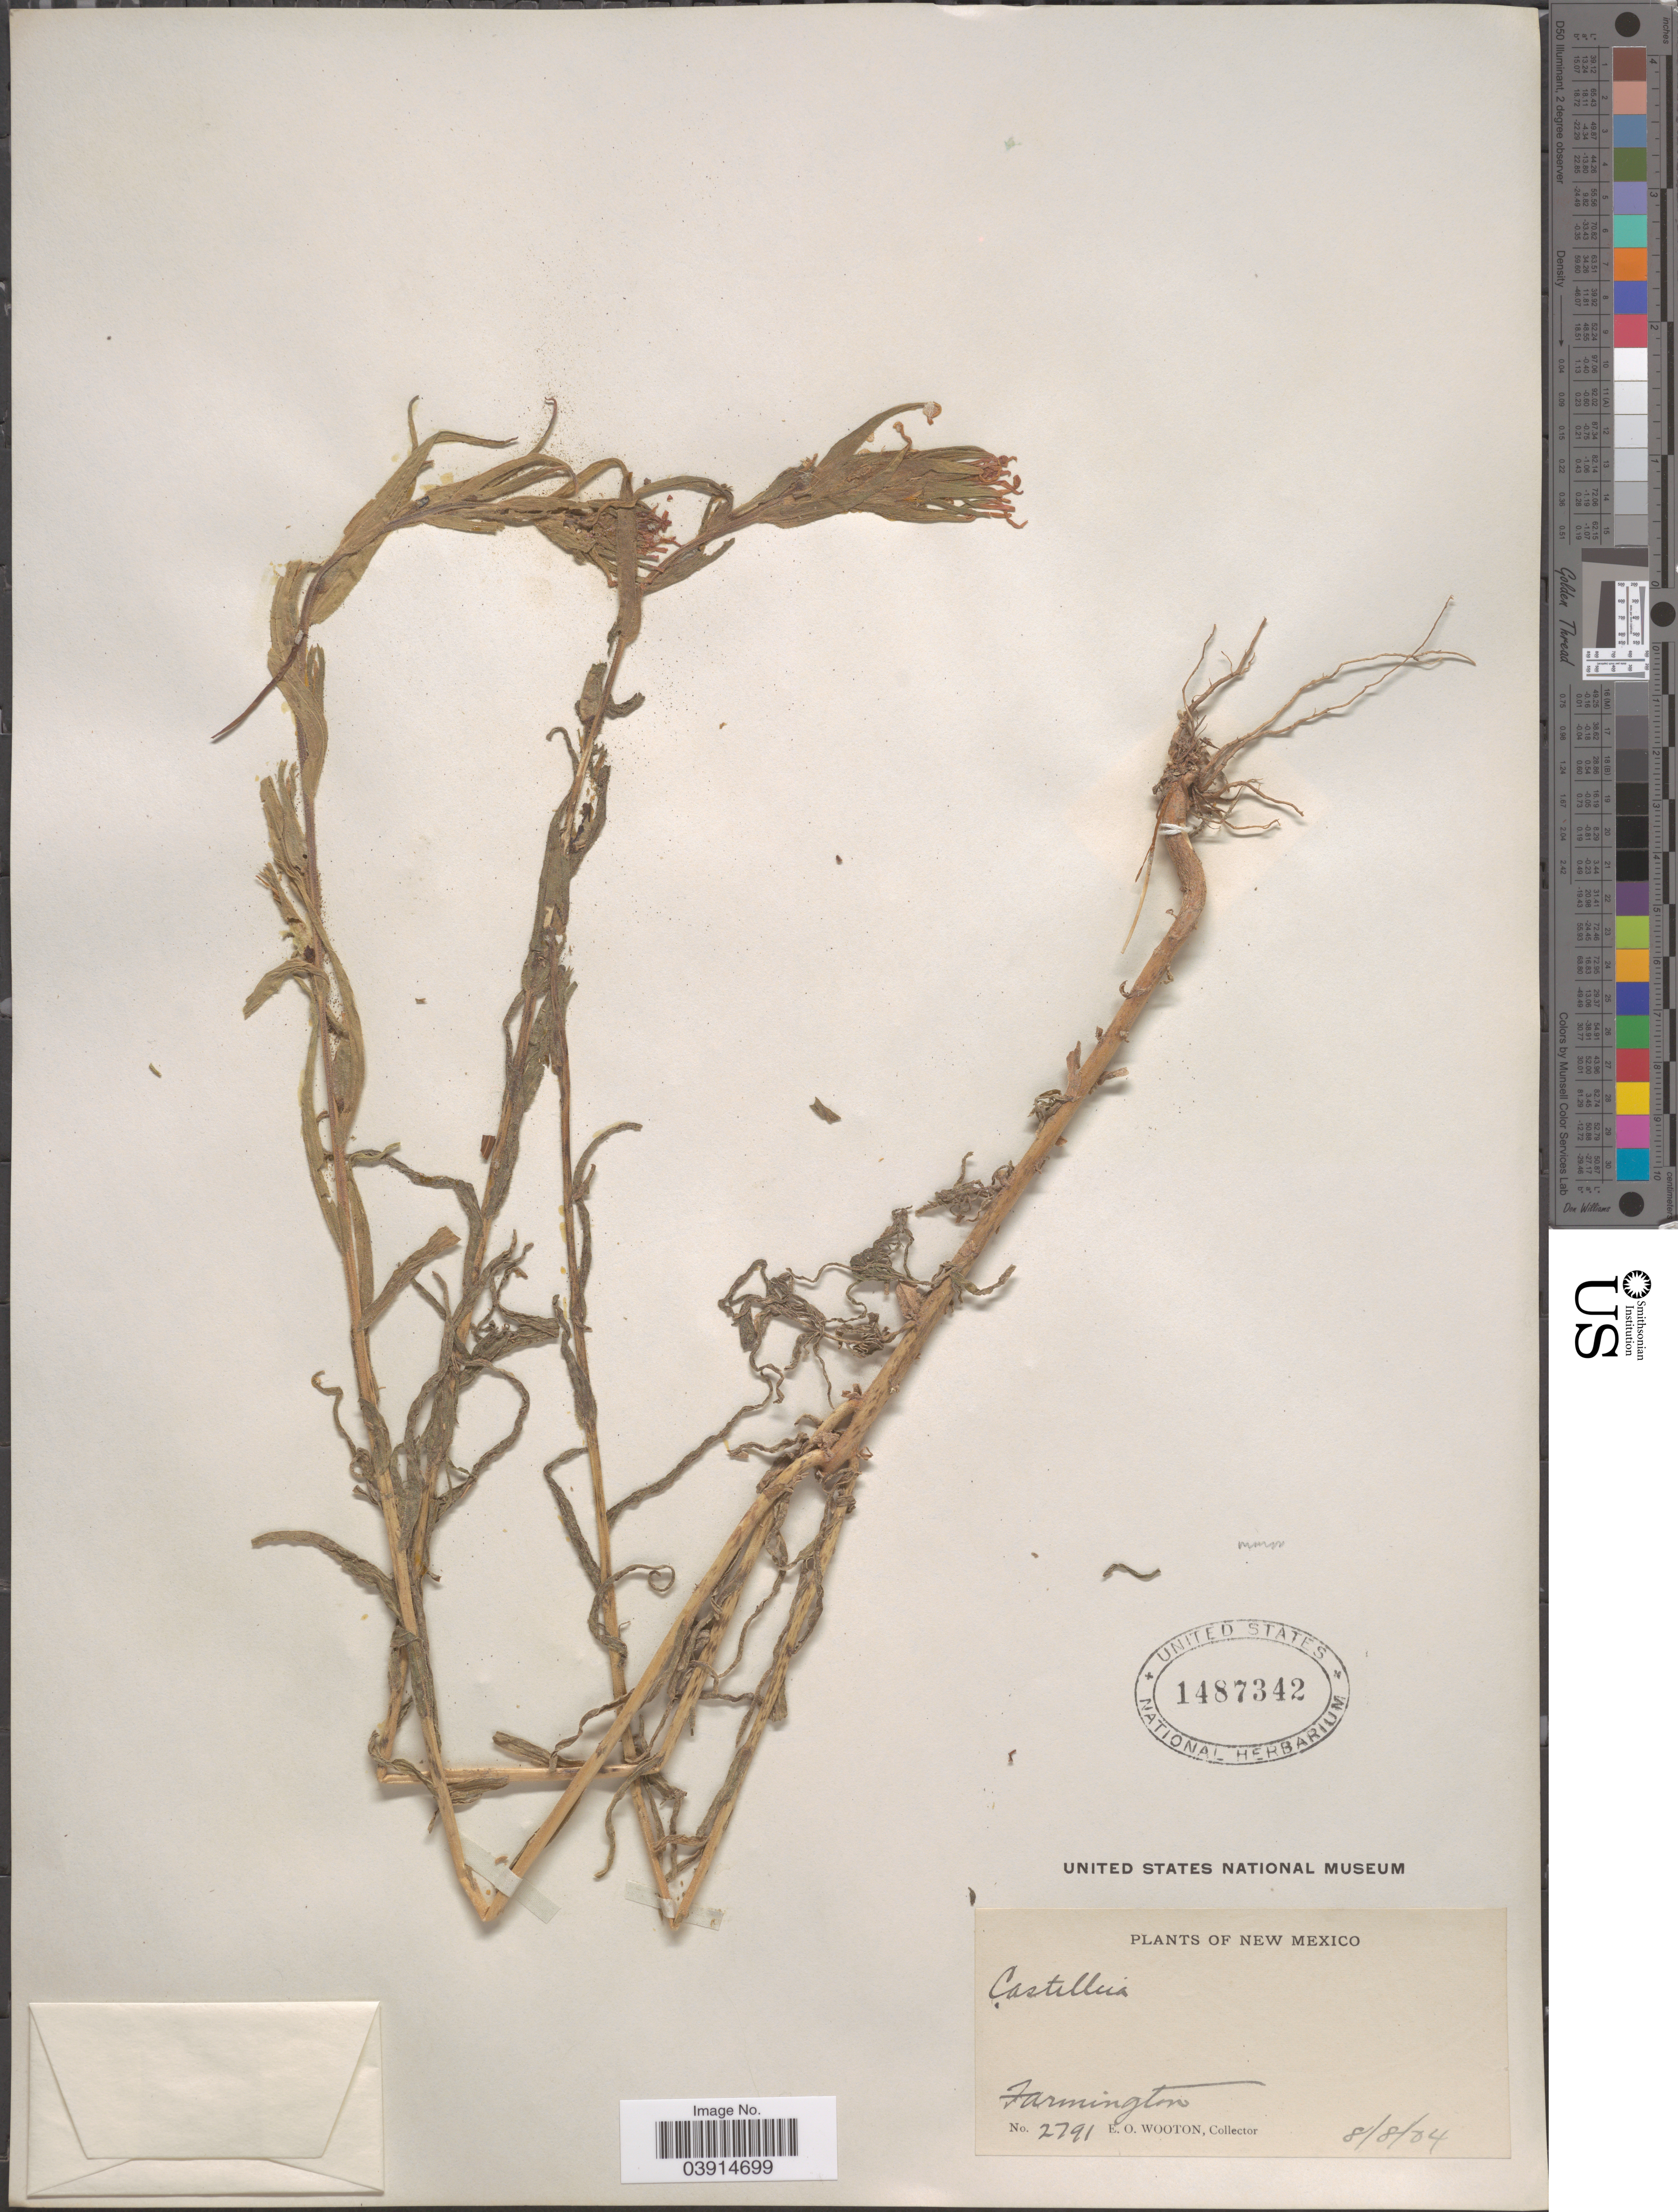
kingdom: Plantae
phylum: Tracheophyta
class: Magnoliopsida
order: Lamiales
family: Orobanchaceae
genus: Castilleja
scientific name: Castilleja sp.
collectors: E. O. Wooton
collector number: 2791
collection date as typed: Transcribed d/m/y: 8/8/4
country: United States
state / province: New Mexico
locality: Farmington.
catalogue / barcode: US 1487342